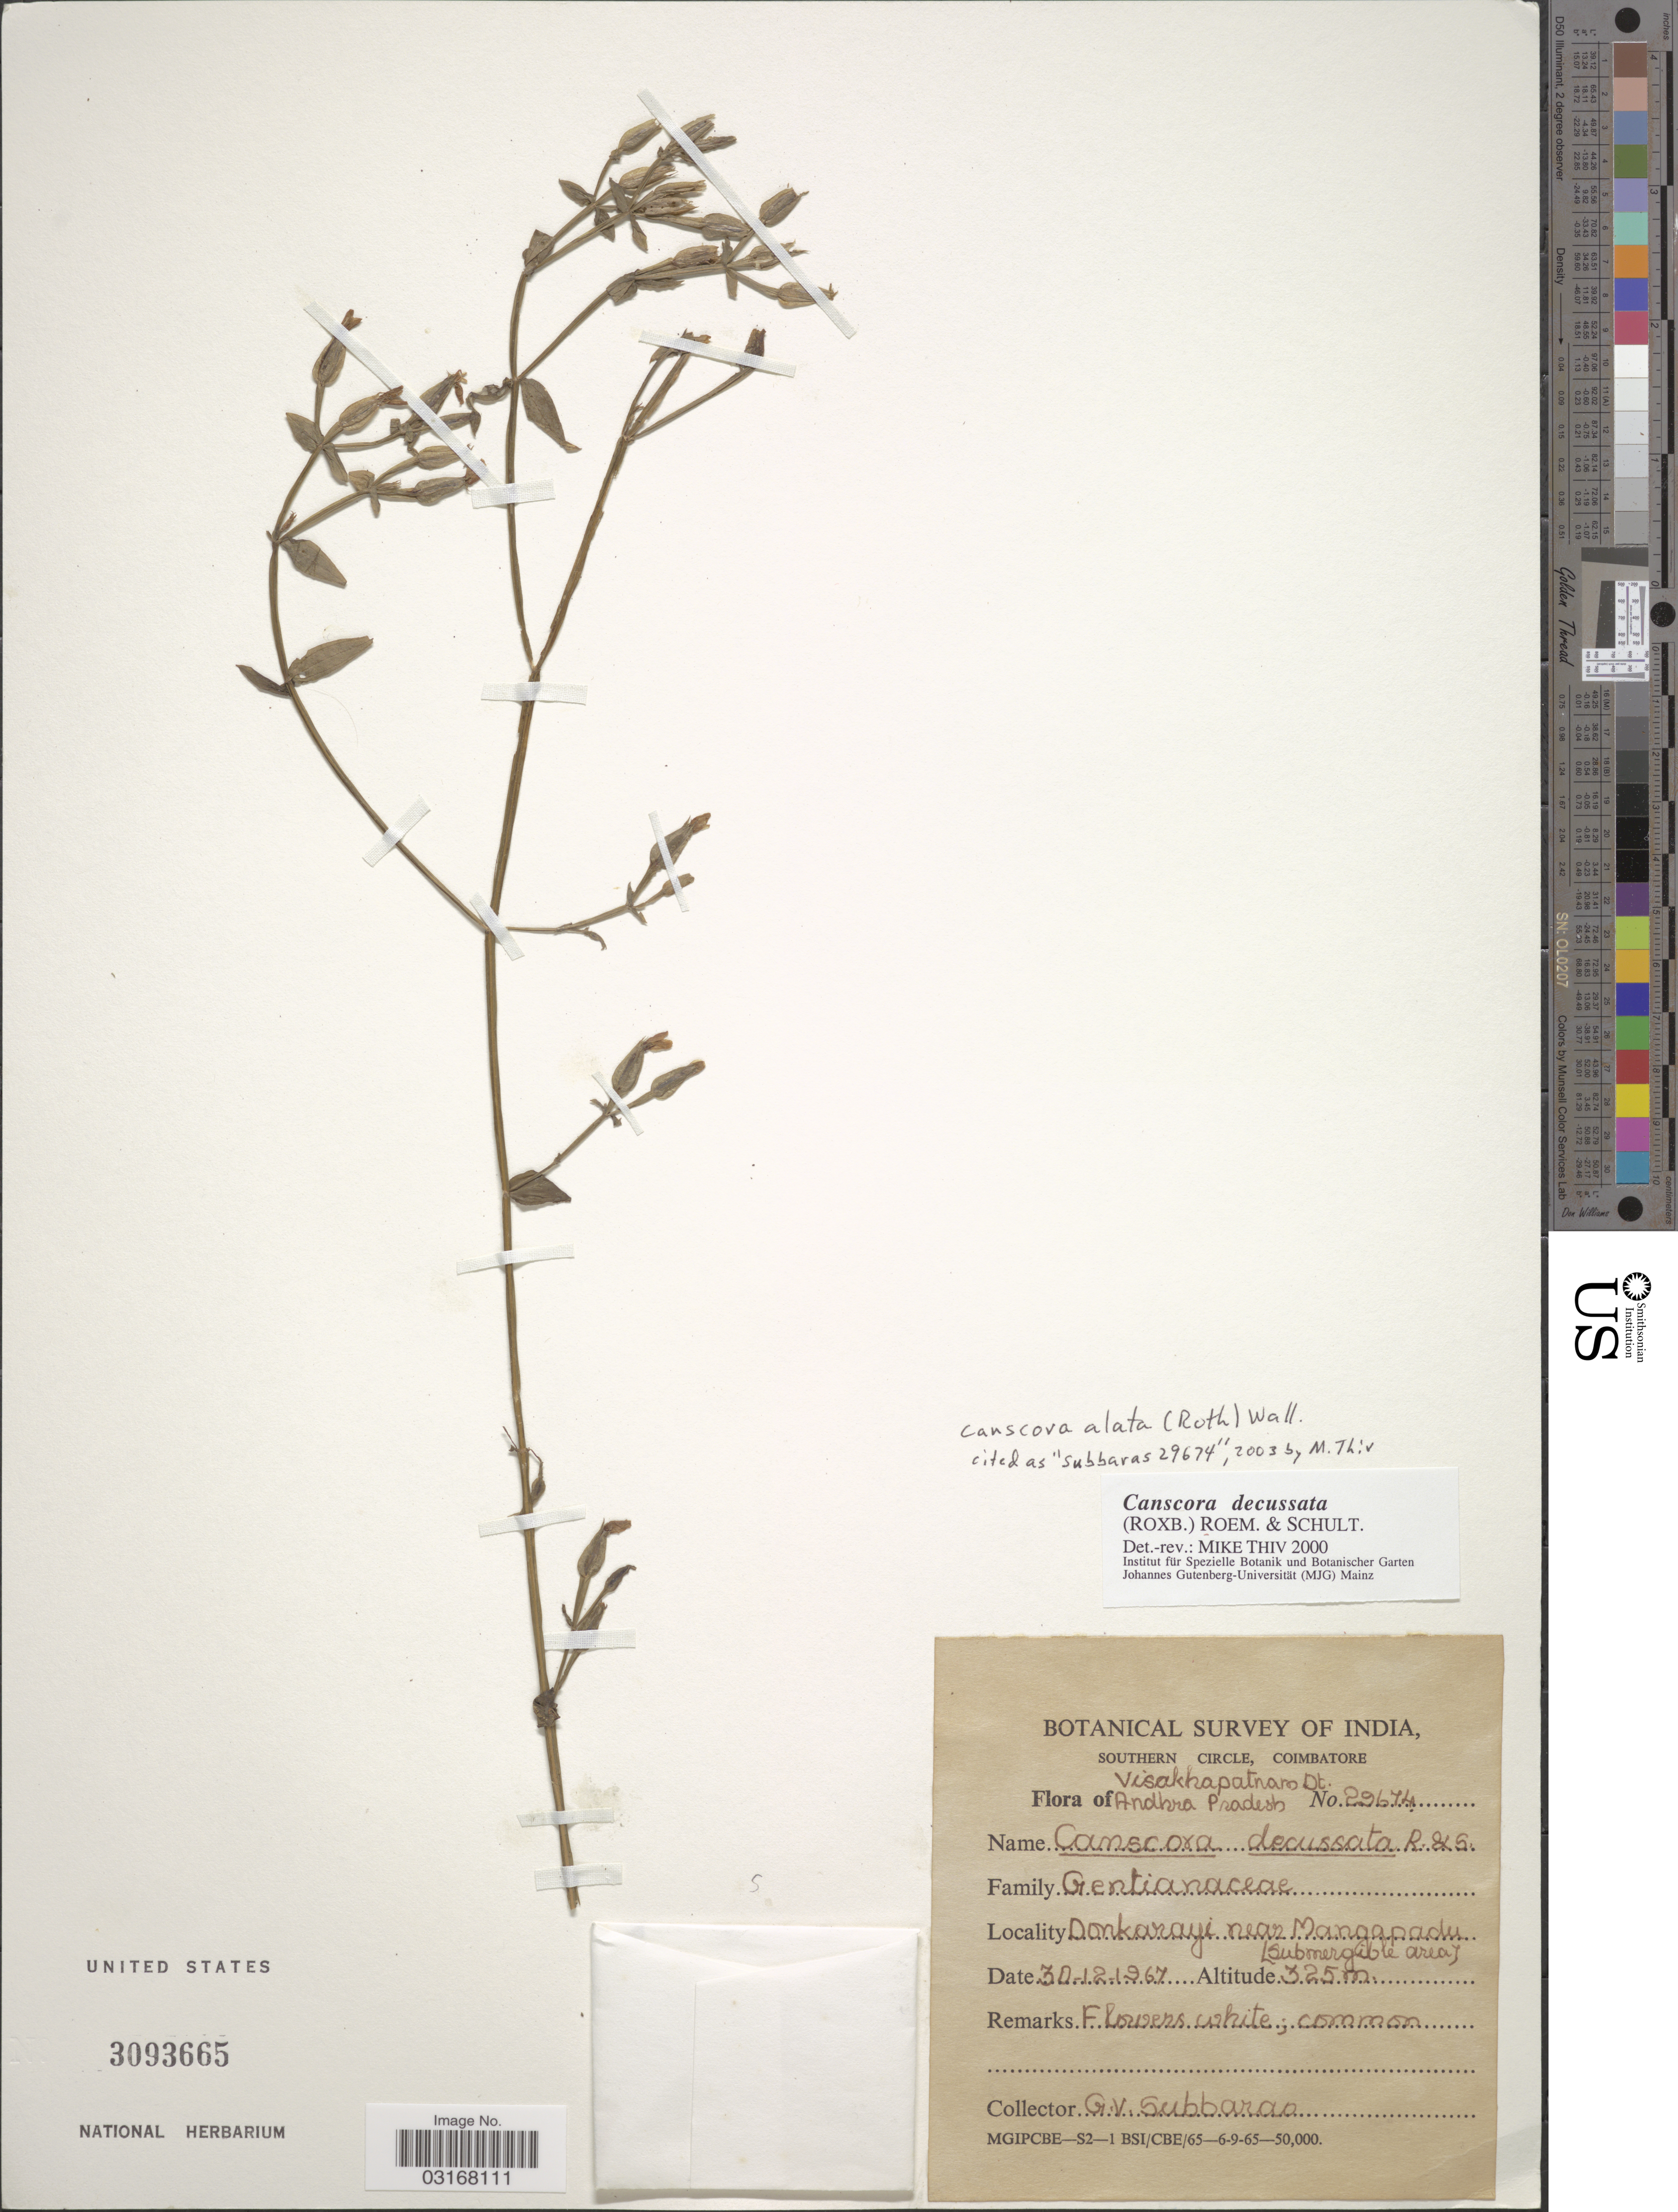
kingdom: Plantae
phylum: Tracheophyta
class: Magnoliopsida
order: Gentianales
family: Gentianaceae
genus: Canscora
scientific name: Canscora alata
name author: (Roth ex Roem. & Schult.) Wall.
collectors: G. Subbarao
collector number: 29674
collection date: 1967-12-30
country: India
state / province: Andhra Pradesh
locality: Visakhapatnam Dt. Donkarayi near Mangapadu [Submergible area].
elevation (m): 325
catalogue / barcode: US 3093665